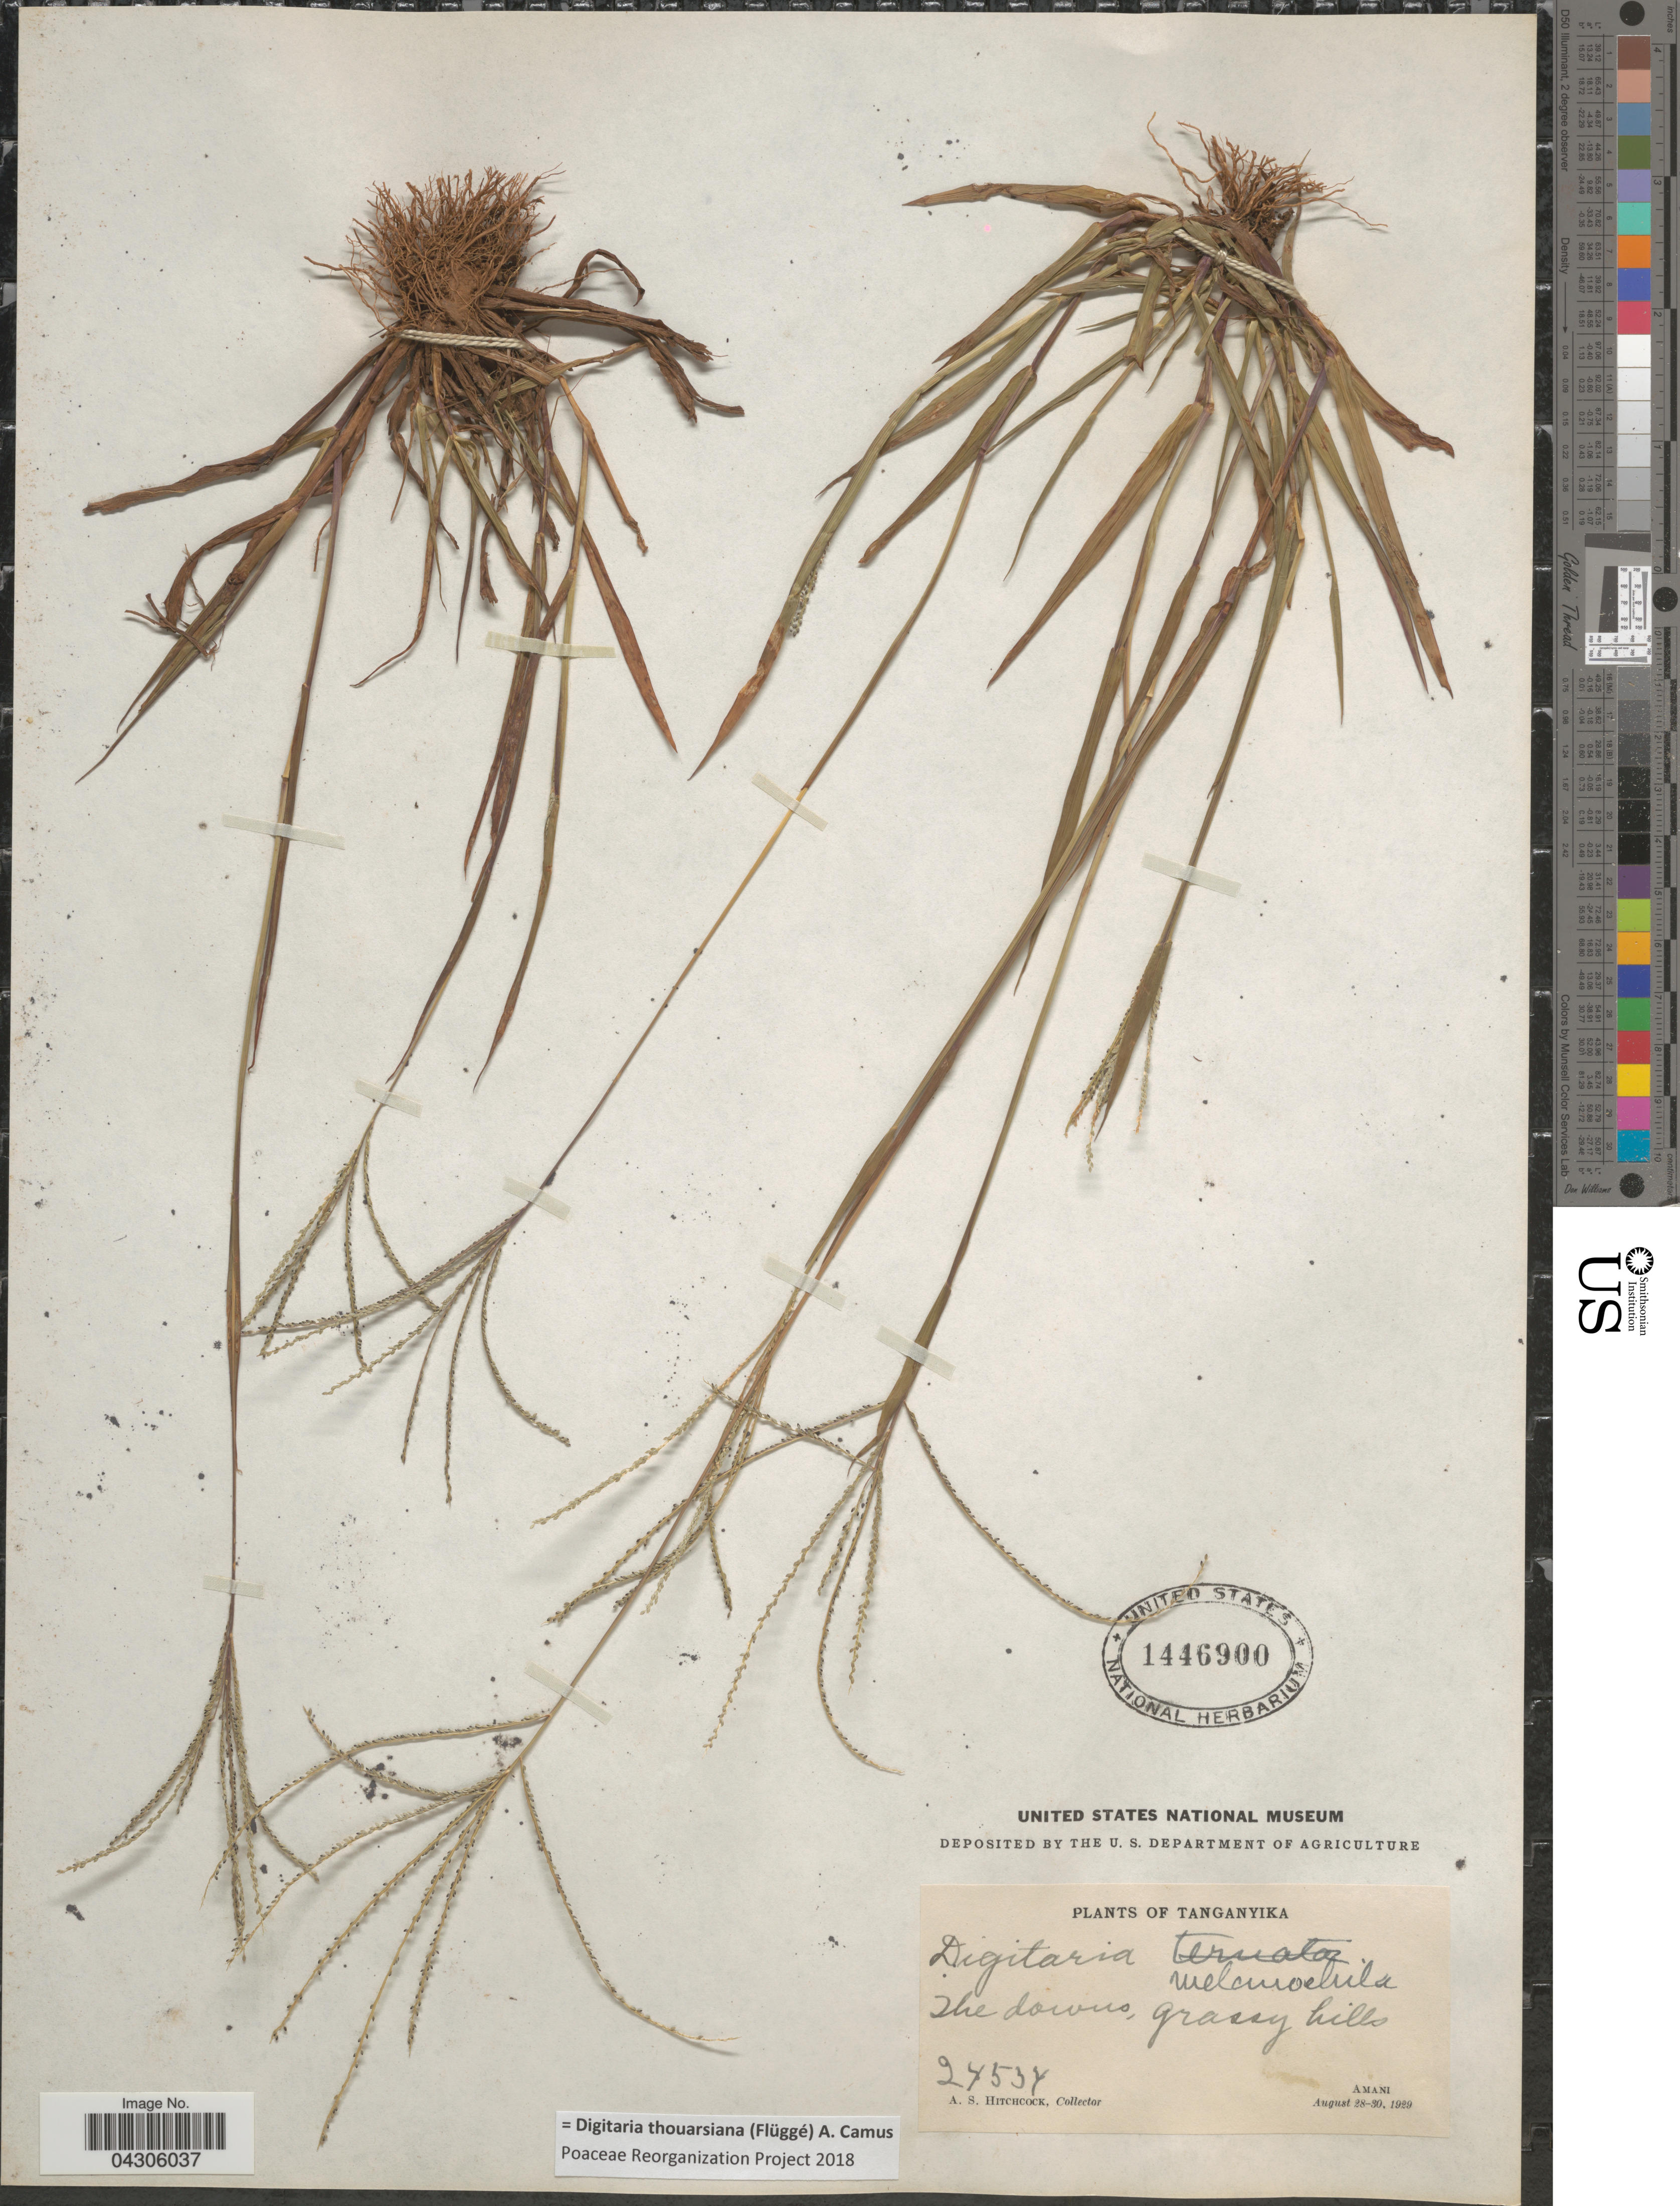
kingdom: Plantae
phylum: Tracheophyta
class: Liliopsida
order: Poales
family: Poaceae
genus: Digitaria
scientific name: Digitaria thouarsiana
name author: (Flüggé) A. Camus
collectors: A. S. Hitchcock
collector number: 24534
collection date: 1929-08-28/1929-08-30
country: Tanzania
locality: Tanganyika. Amani.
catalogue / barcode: US 1446900